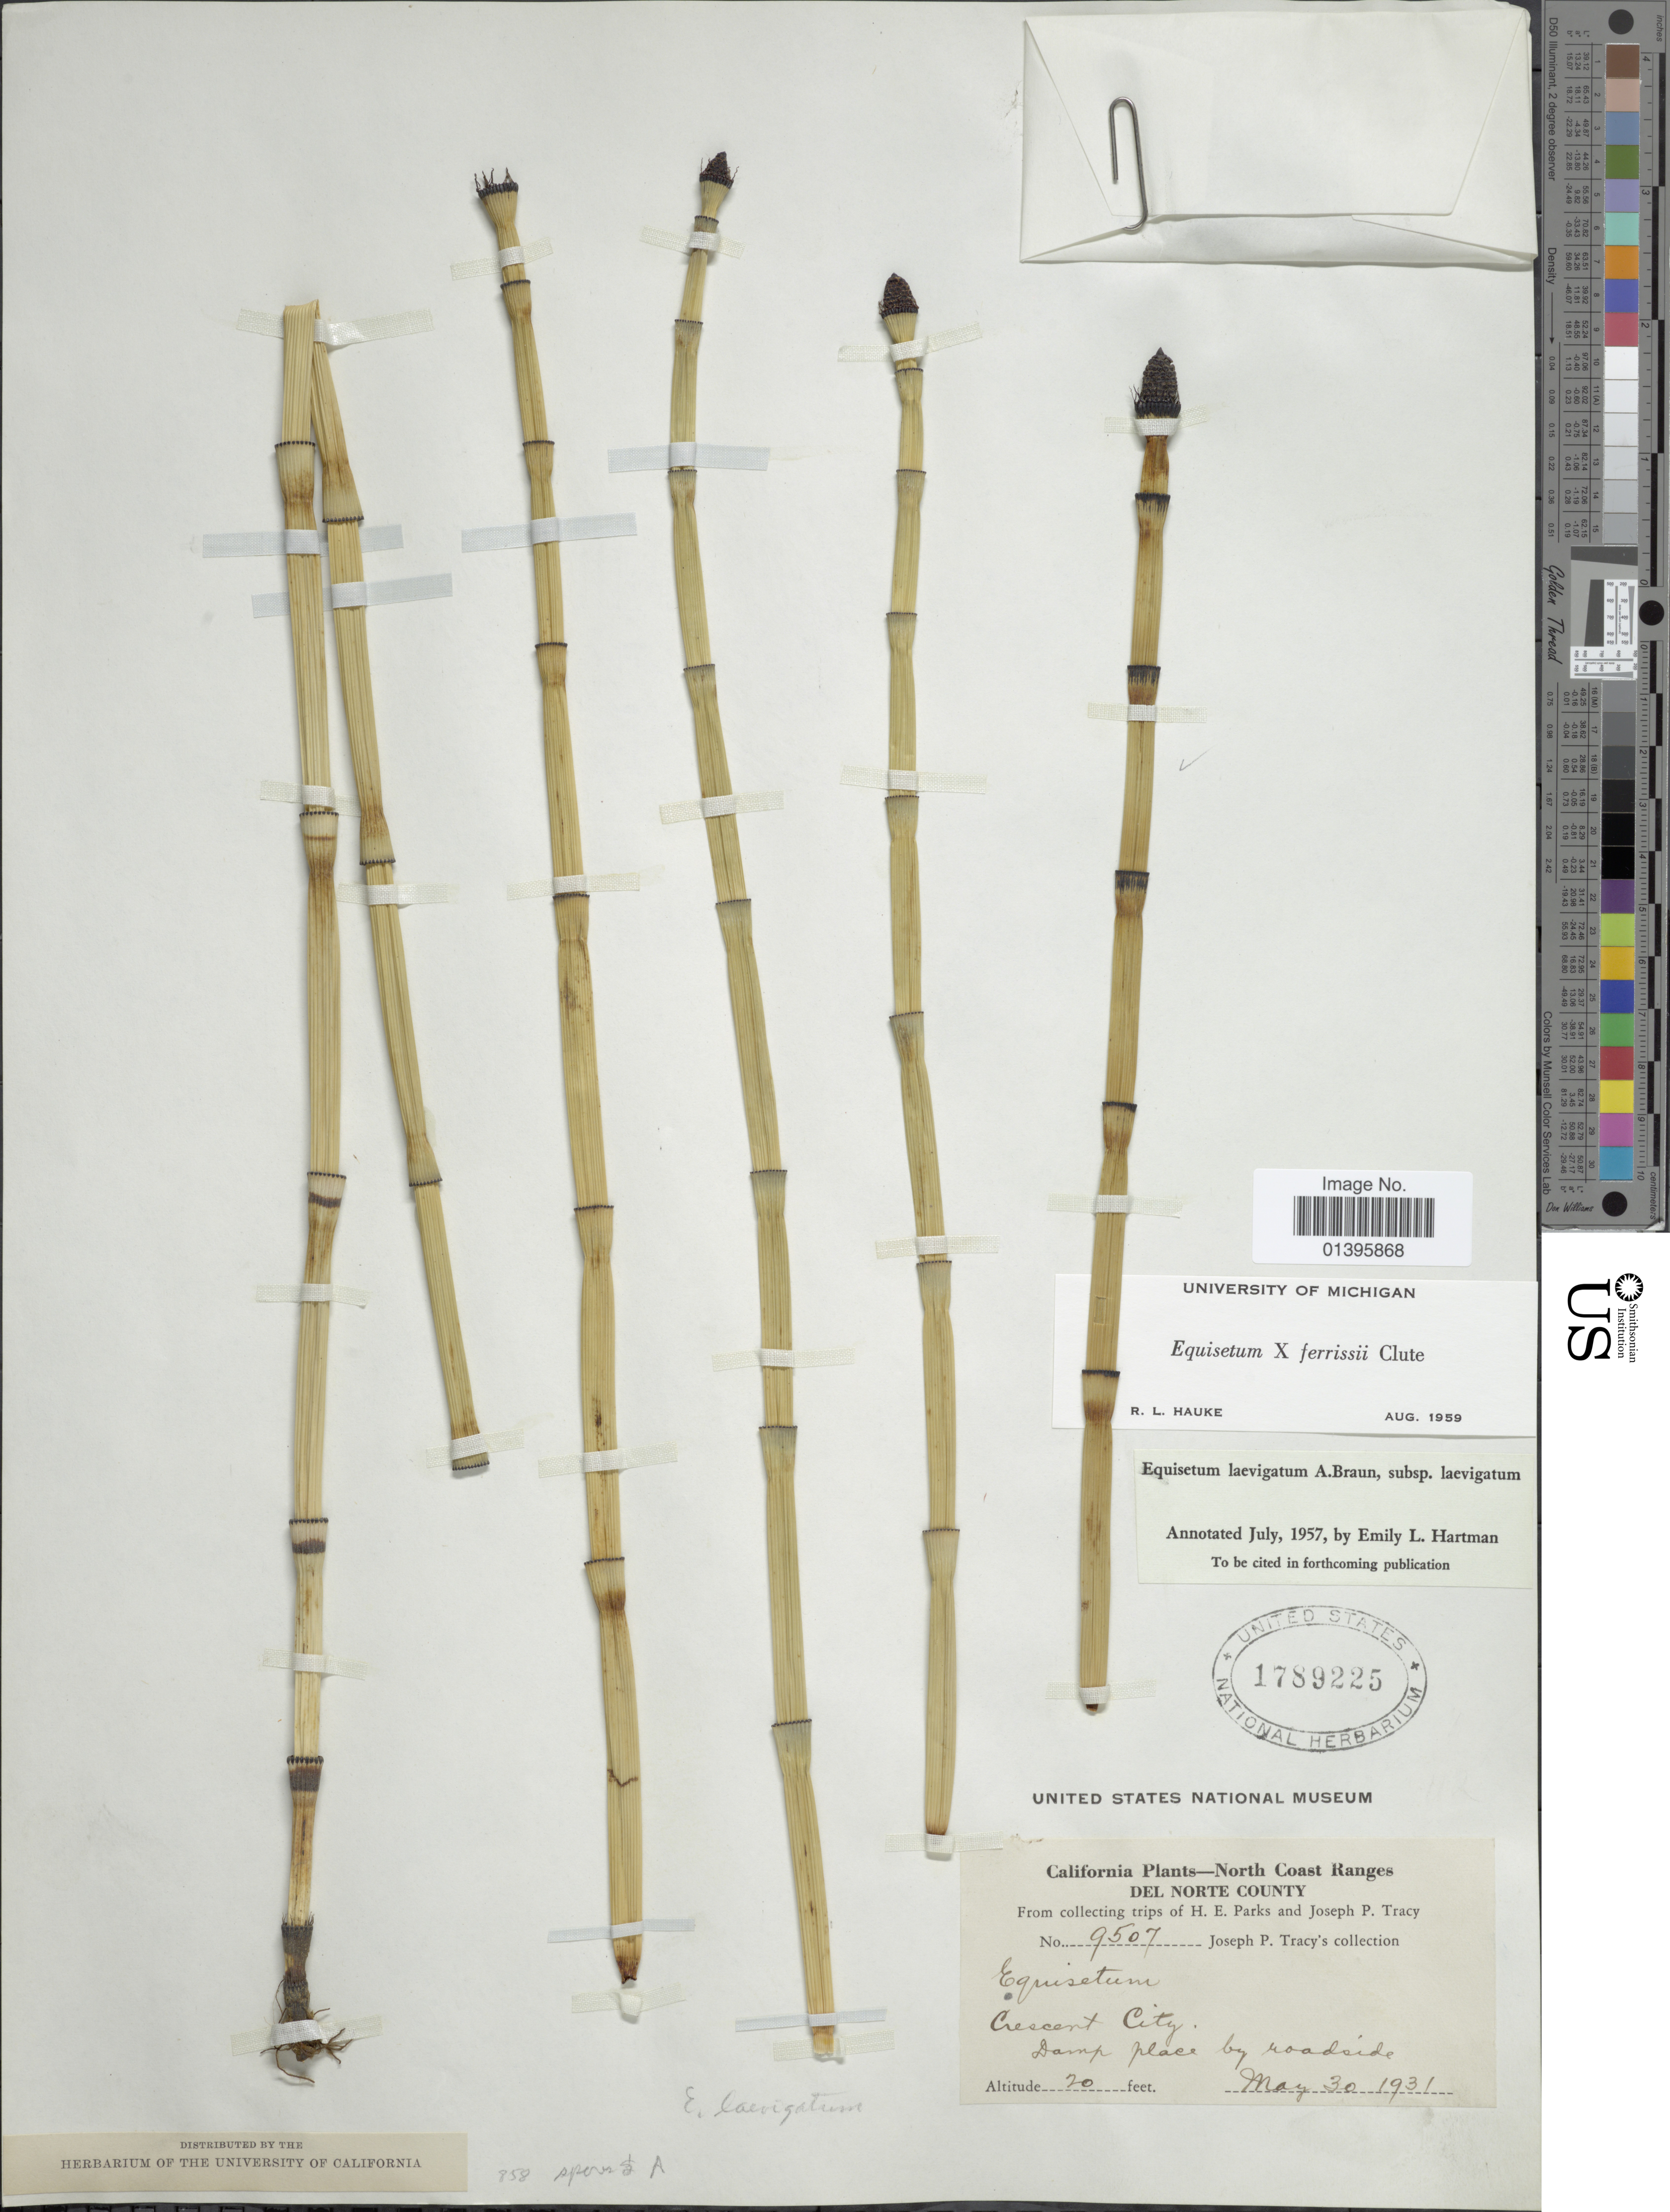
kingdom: Plantae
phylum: Tracheophyta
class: Polypodiopsida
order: Equisetales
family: Equisetaceae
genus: Equisetum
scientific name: Equisetum x ferrissii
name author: Clute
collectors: J. Tracy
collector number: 9507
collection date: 1931-05-30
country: United States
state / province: California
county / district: Del Norte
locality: North Coast Ranges, Del Norte County. Crescent City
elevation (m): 6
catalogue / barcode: US 1789225